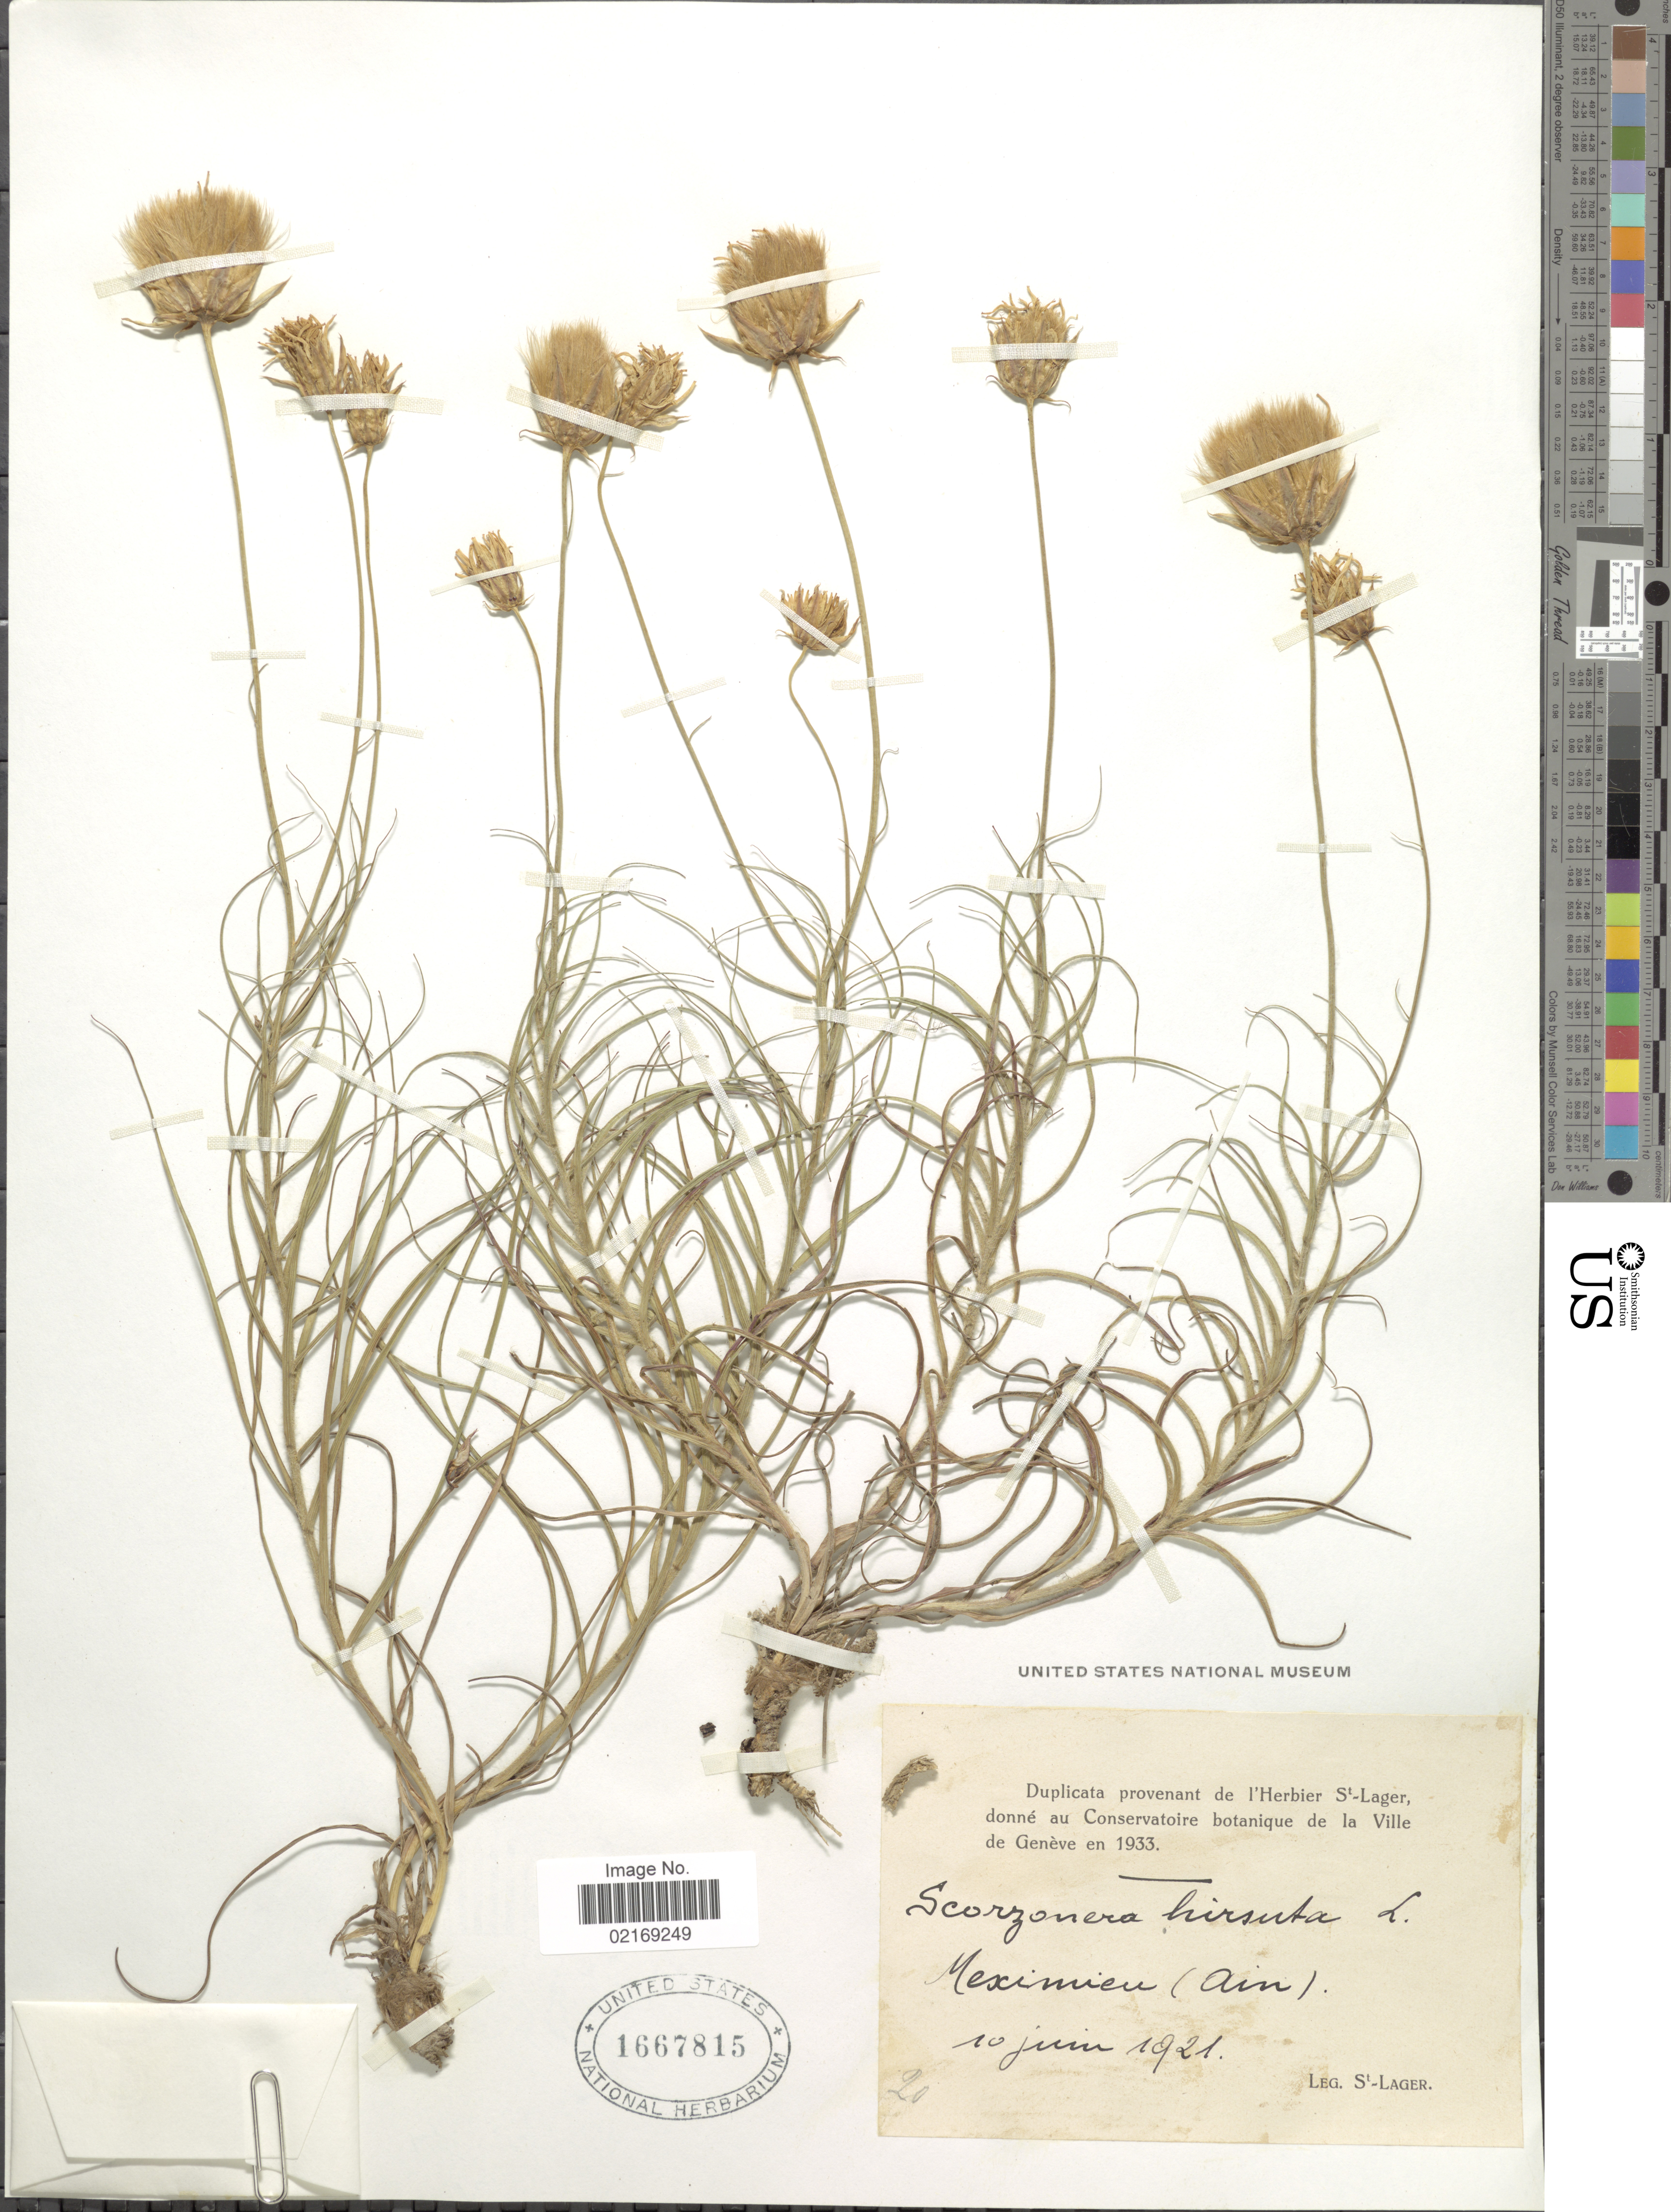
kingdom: Plantae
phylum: Tracheophyta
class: Magnoliopsida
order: Asterales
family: Asteraceae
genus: Lasiospora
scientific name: Lasiospora hirsuta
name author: (Gouan) Cass.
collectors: S. Lager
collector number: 20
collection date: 1921-06-10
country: France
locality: Meximieux (Ain)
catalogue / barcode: US 1667815